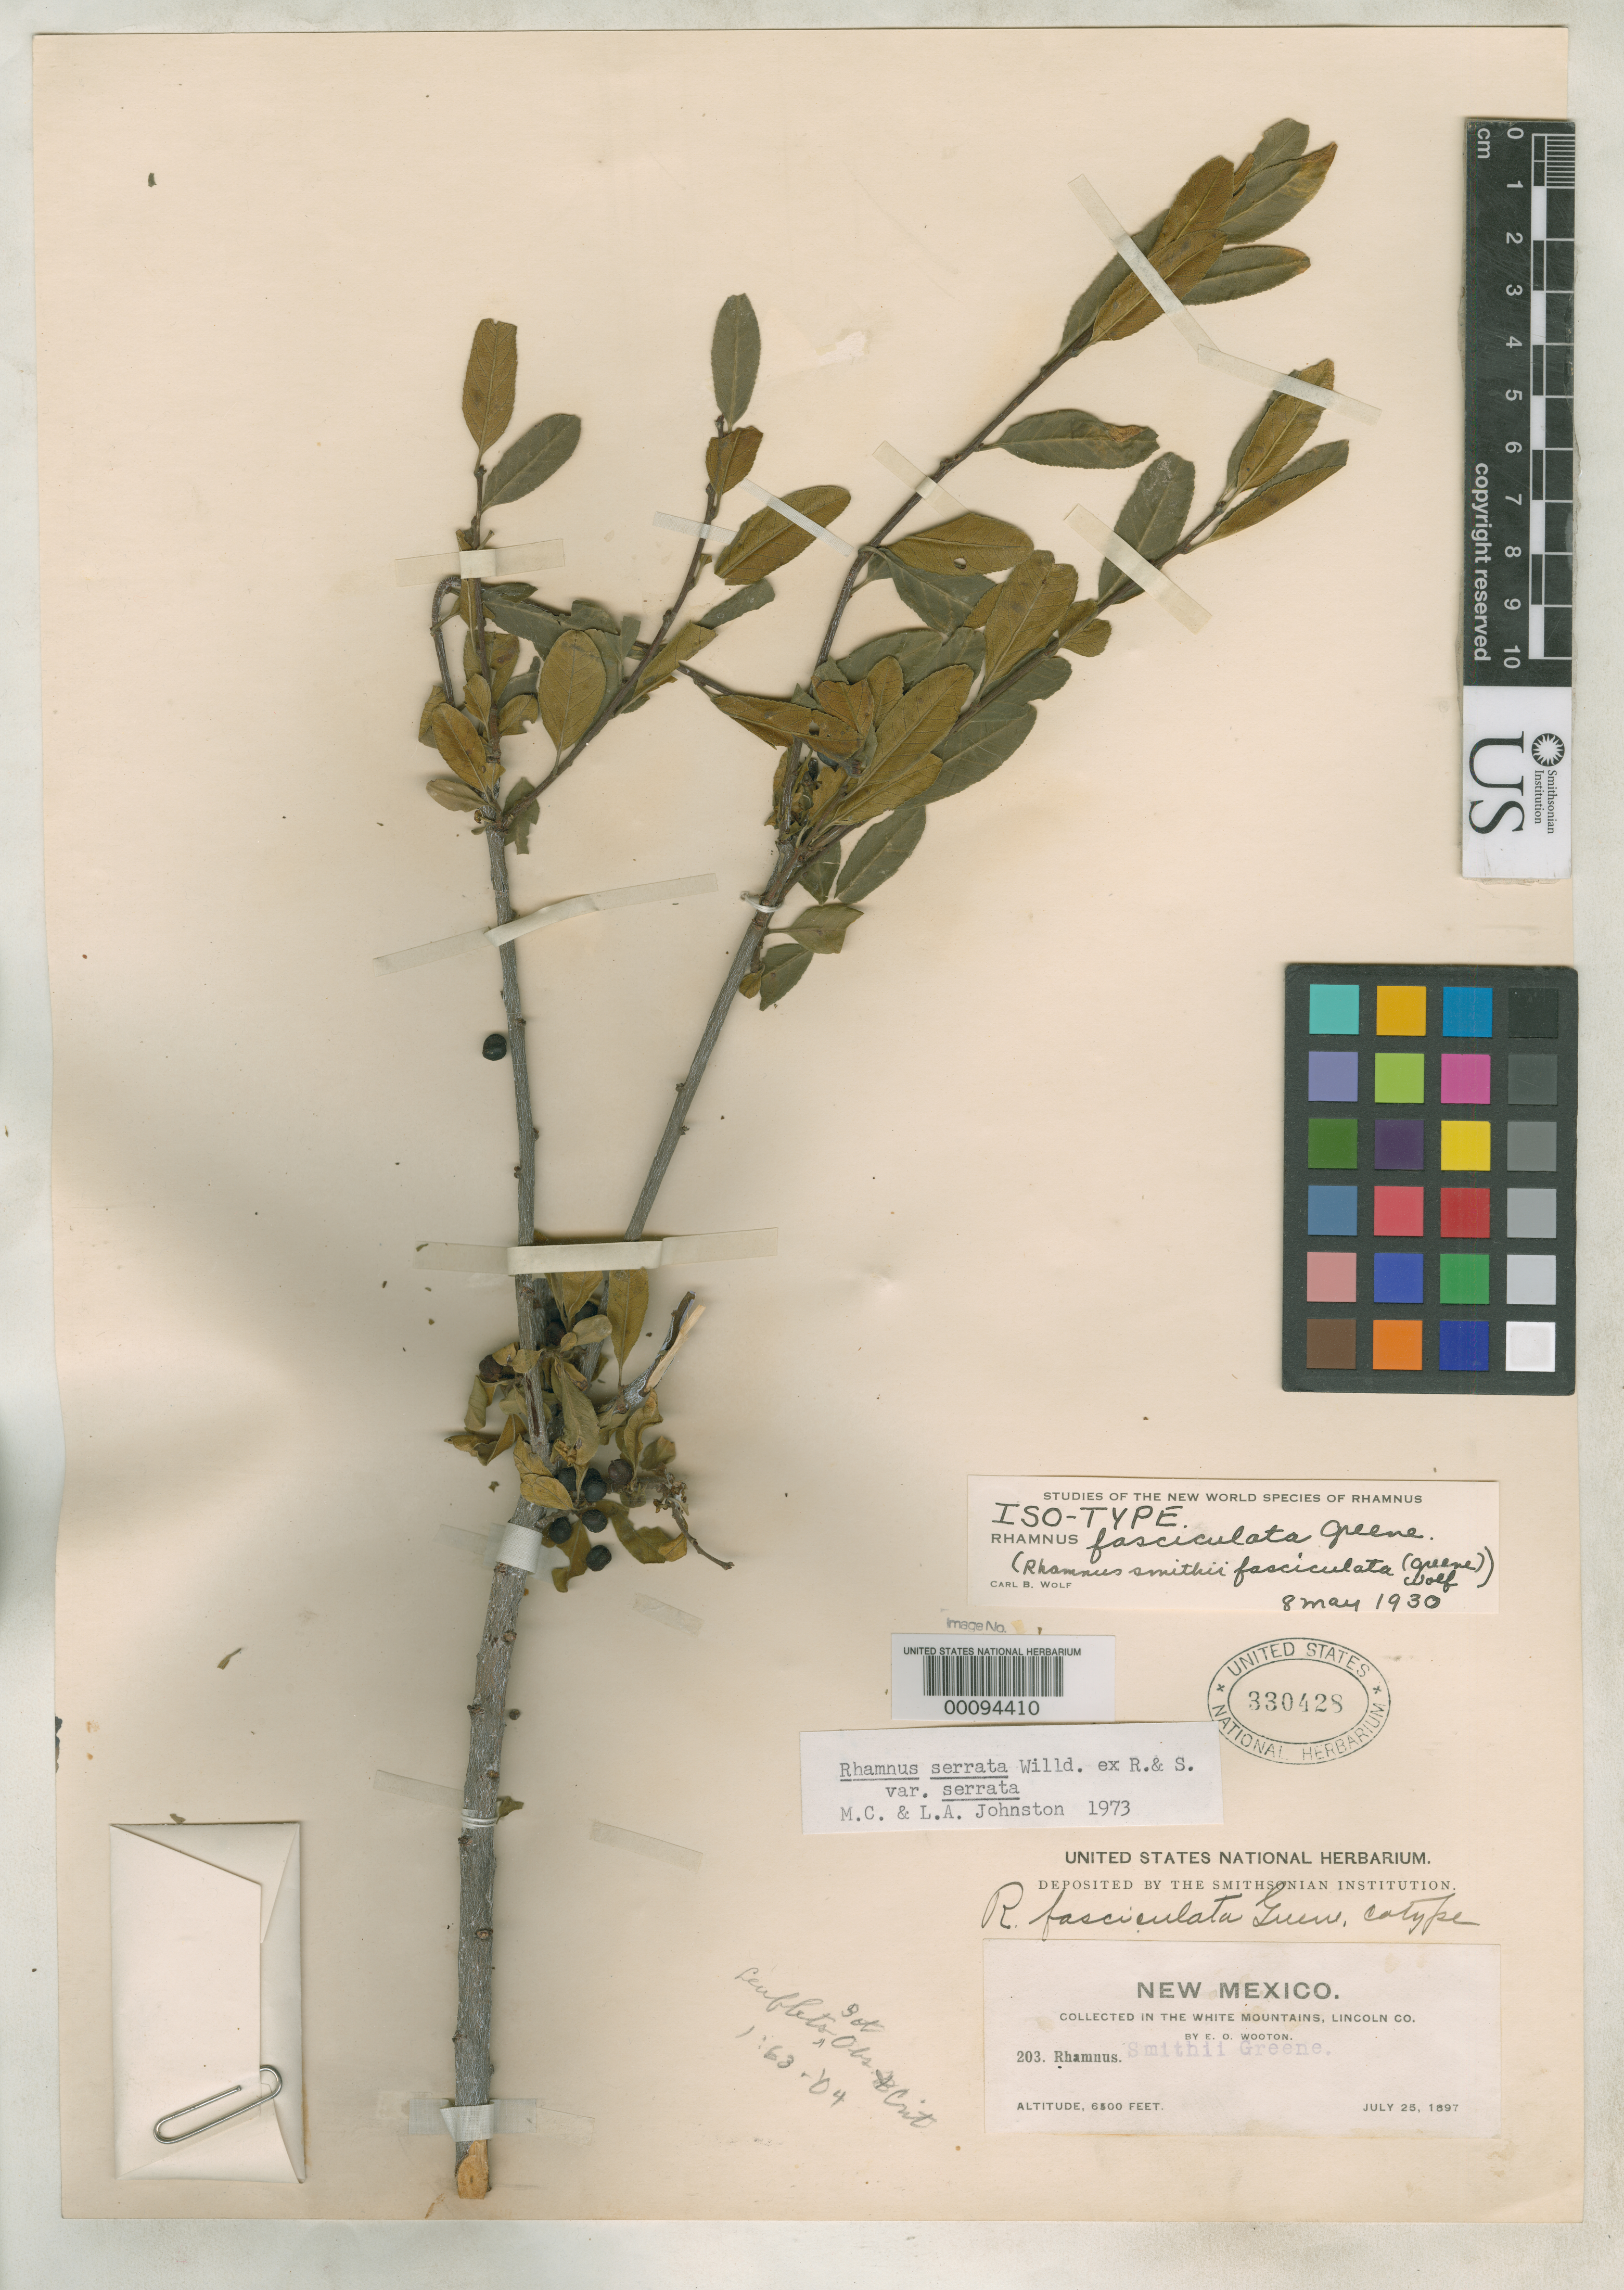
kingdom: Plantae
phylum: Tracheophyta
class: Magnoliopsida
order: Rosales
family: Rhamnaceae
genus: Rhamnus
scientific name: Rhamnus fasciculata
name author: Greene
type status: Isotype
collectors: E. O. Wooton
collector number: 203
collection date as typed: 25 Jul 1897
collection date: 1897-07-25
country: United States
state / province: New Mexico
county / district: Lincoln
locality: White Mts.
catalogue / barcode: US 330428